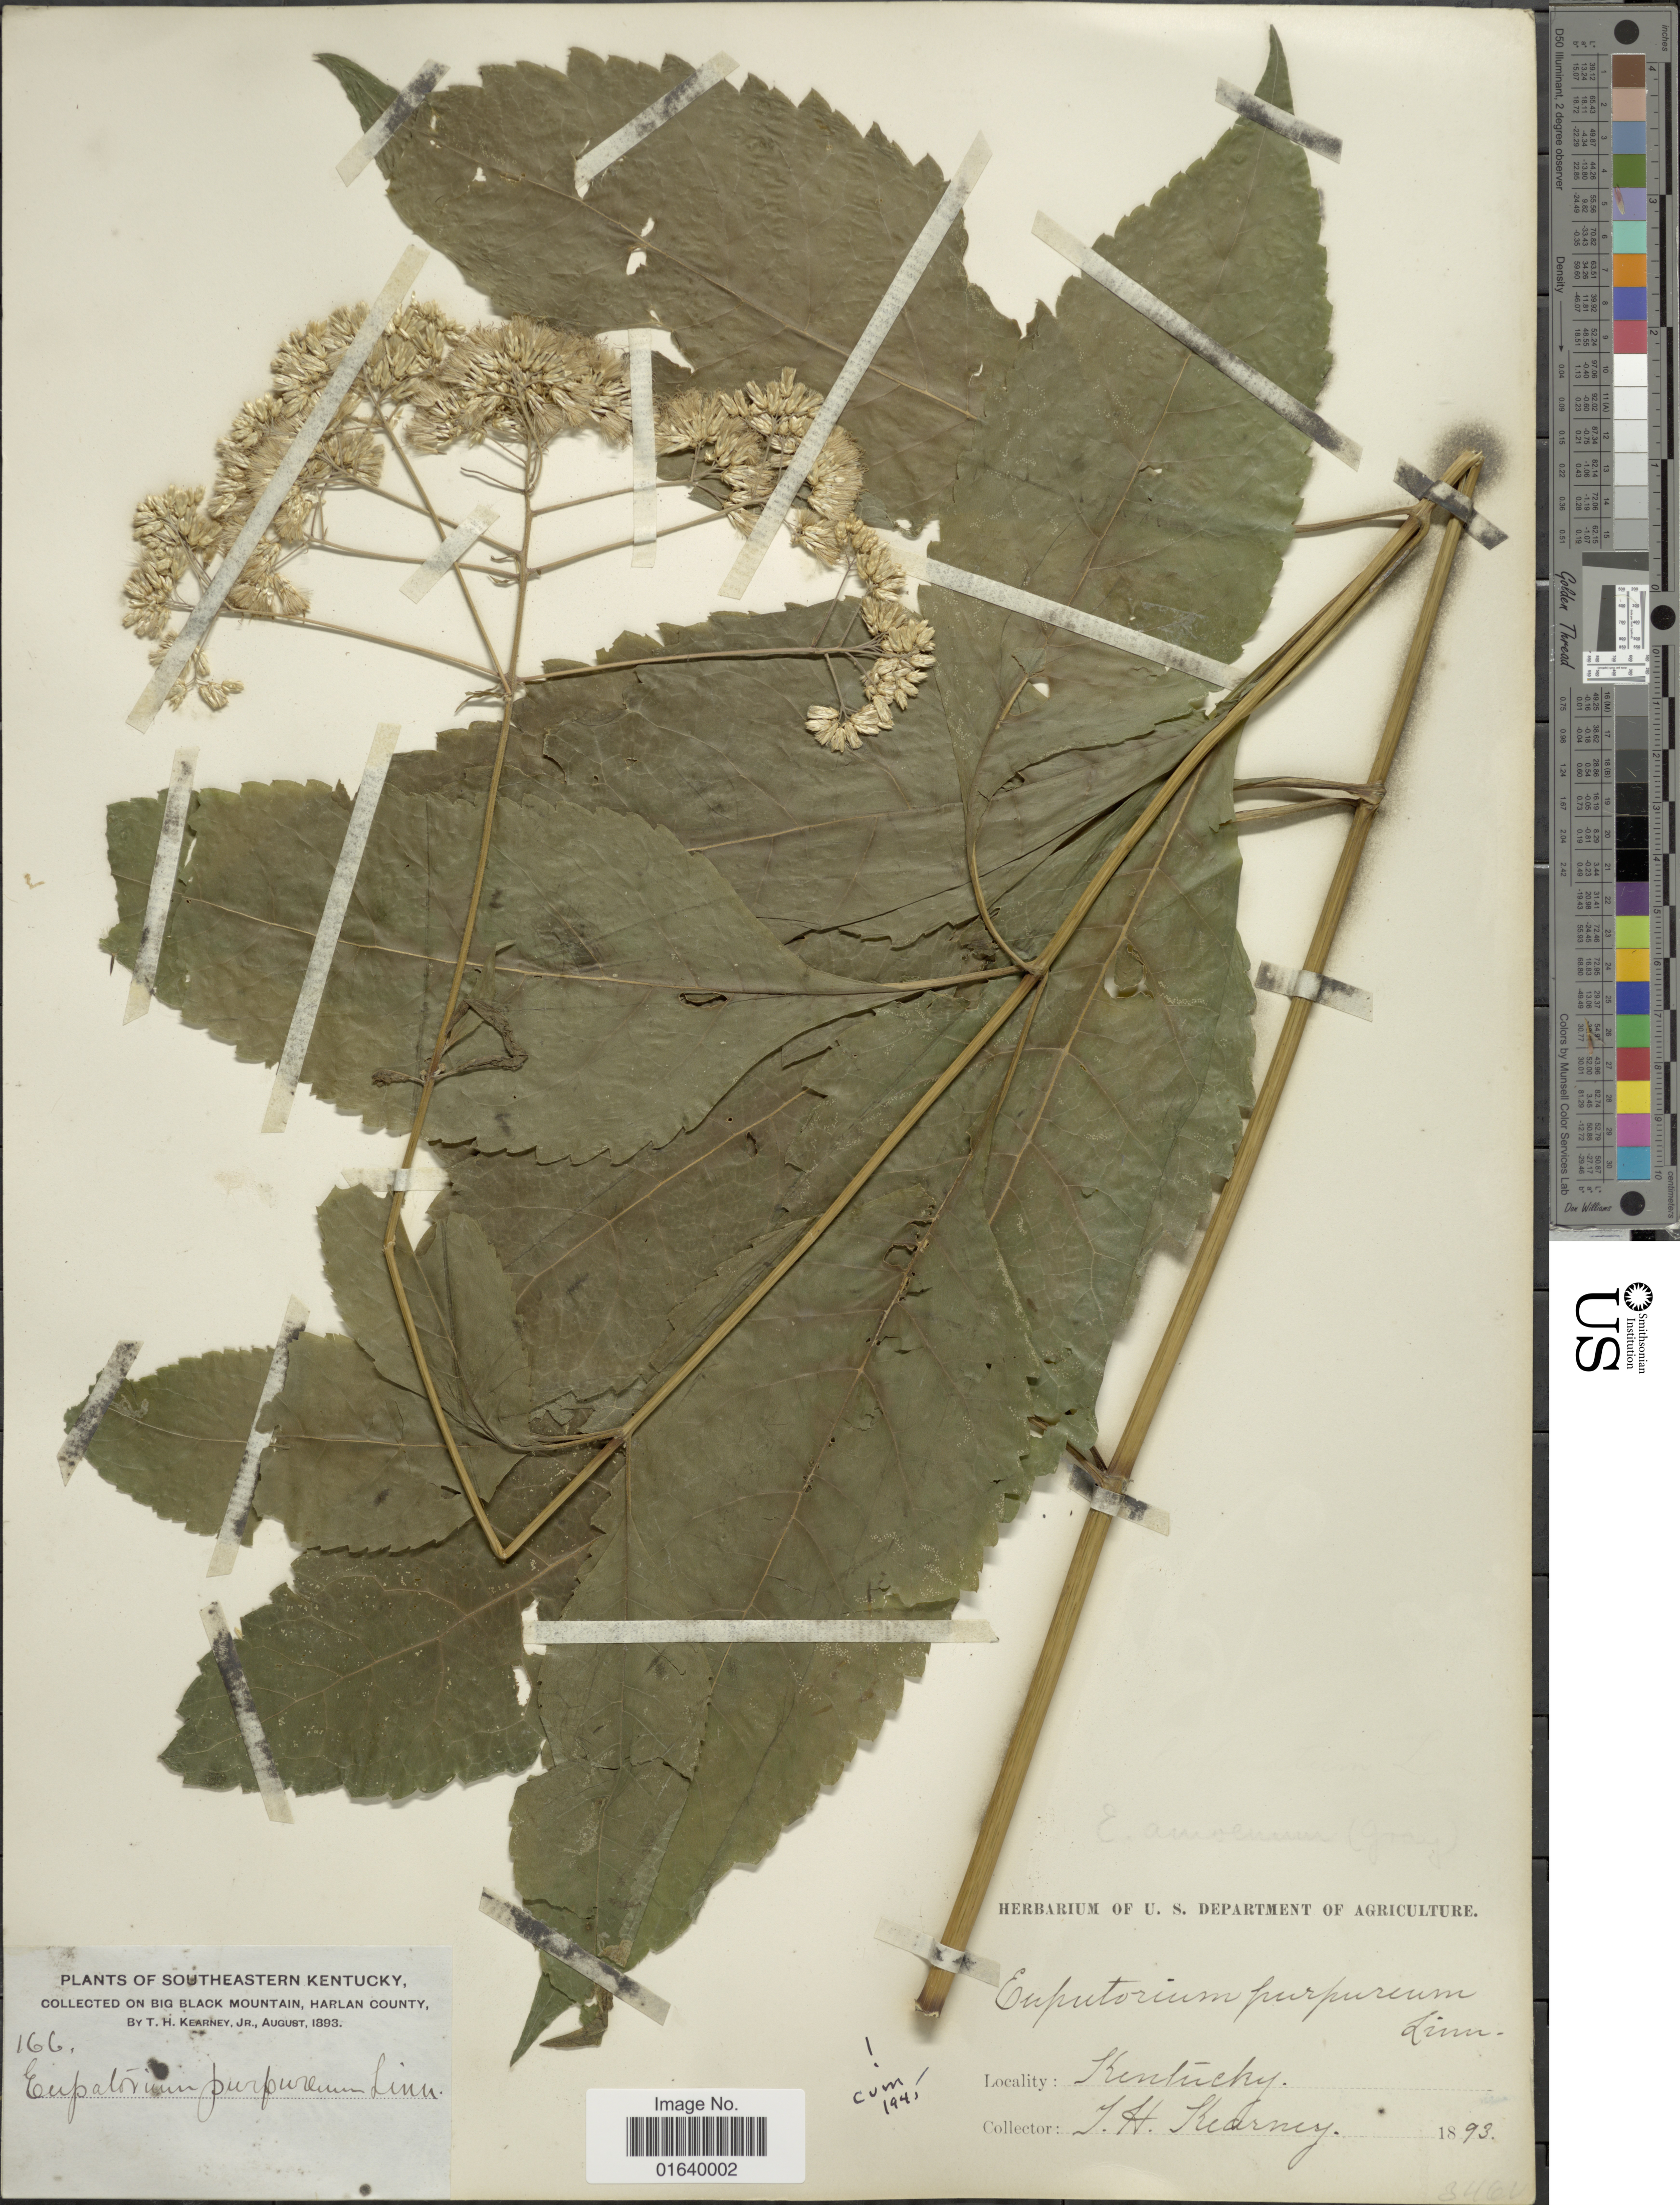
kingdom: Plantae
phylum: Tracheophyta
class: Magnoliopsida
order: Asterales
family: Asteraceae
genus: Eupatorium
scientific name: Eupatorium purpureum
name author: (L.) E.E. Lamont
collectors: T. H. Kearney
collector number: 166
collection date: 1893-08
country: United States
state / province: Kentucky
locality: Southeastern Kentucky, on Big Black Mountain, Harlan County.